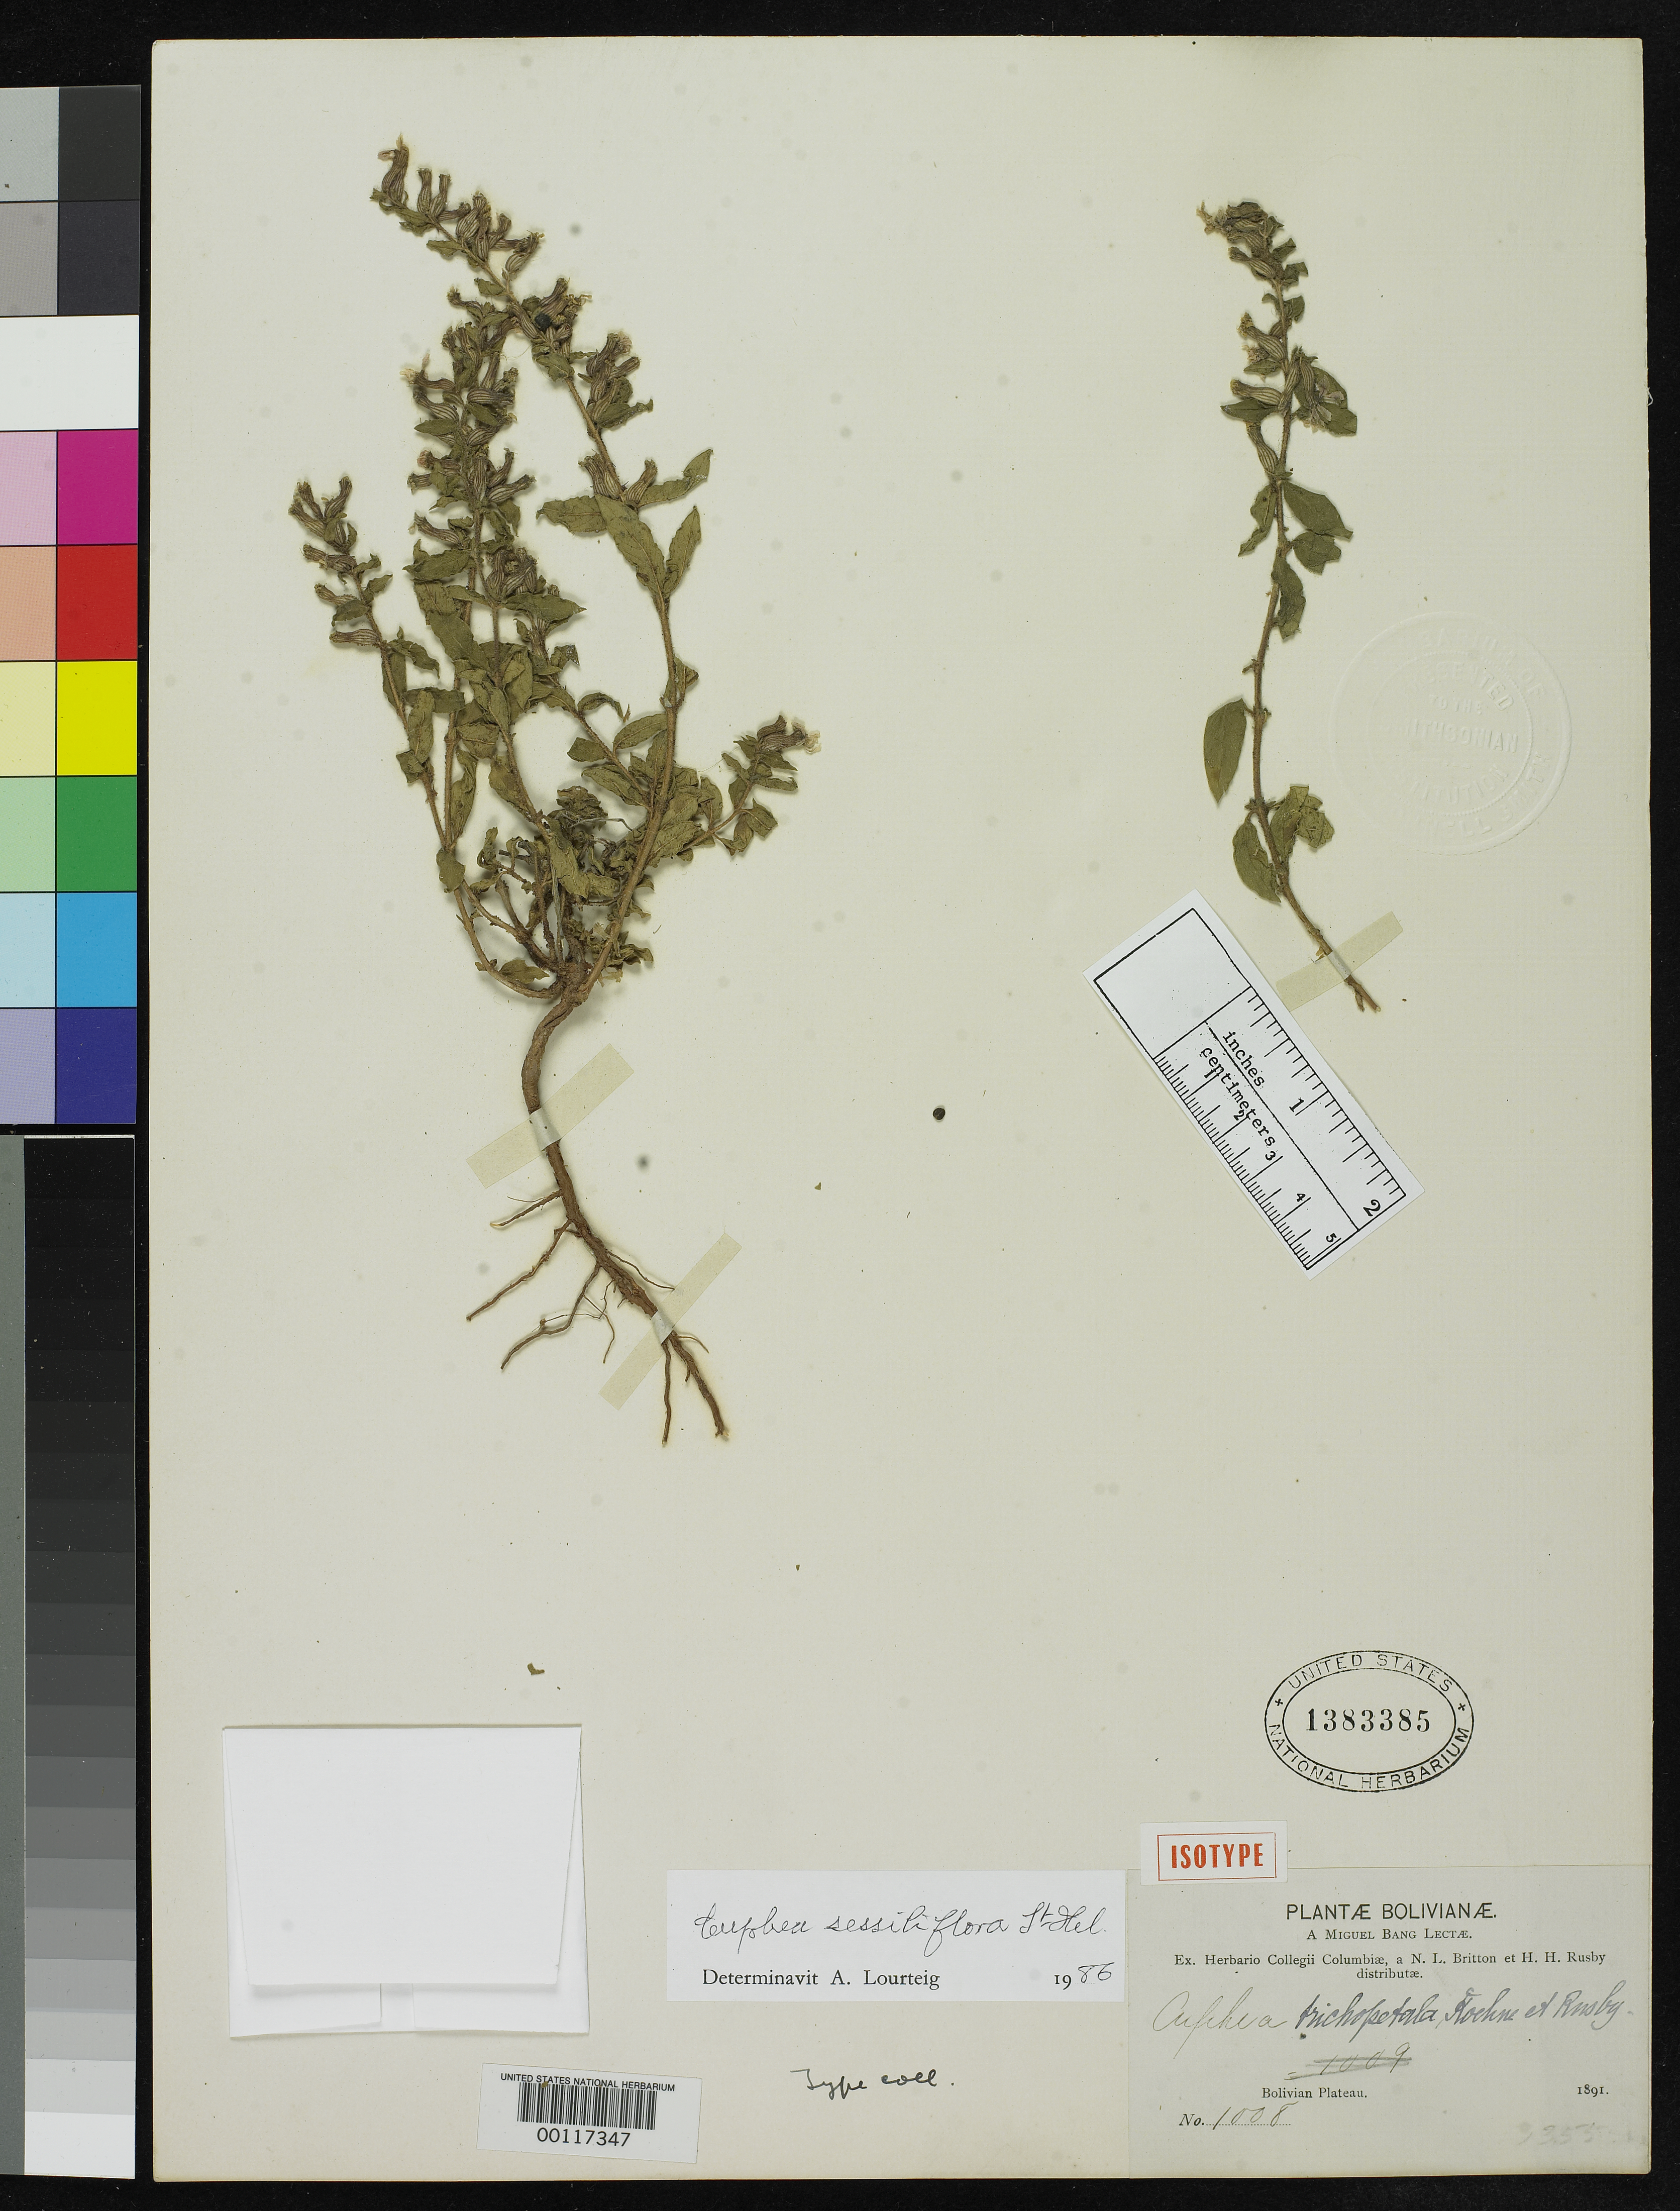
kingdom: Plantae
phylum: Tracheophyta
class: Magnoliopsida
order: Myrtales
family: Lythraceae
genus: Cuphea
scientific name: Cuphea trichopetala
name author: Koehne & Rusby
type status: Isotype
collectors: M. Bang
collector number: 1008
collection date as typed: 1891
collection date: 1891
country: Bolivia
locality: Bolivian Palateau.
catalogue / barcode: US 1383385